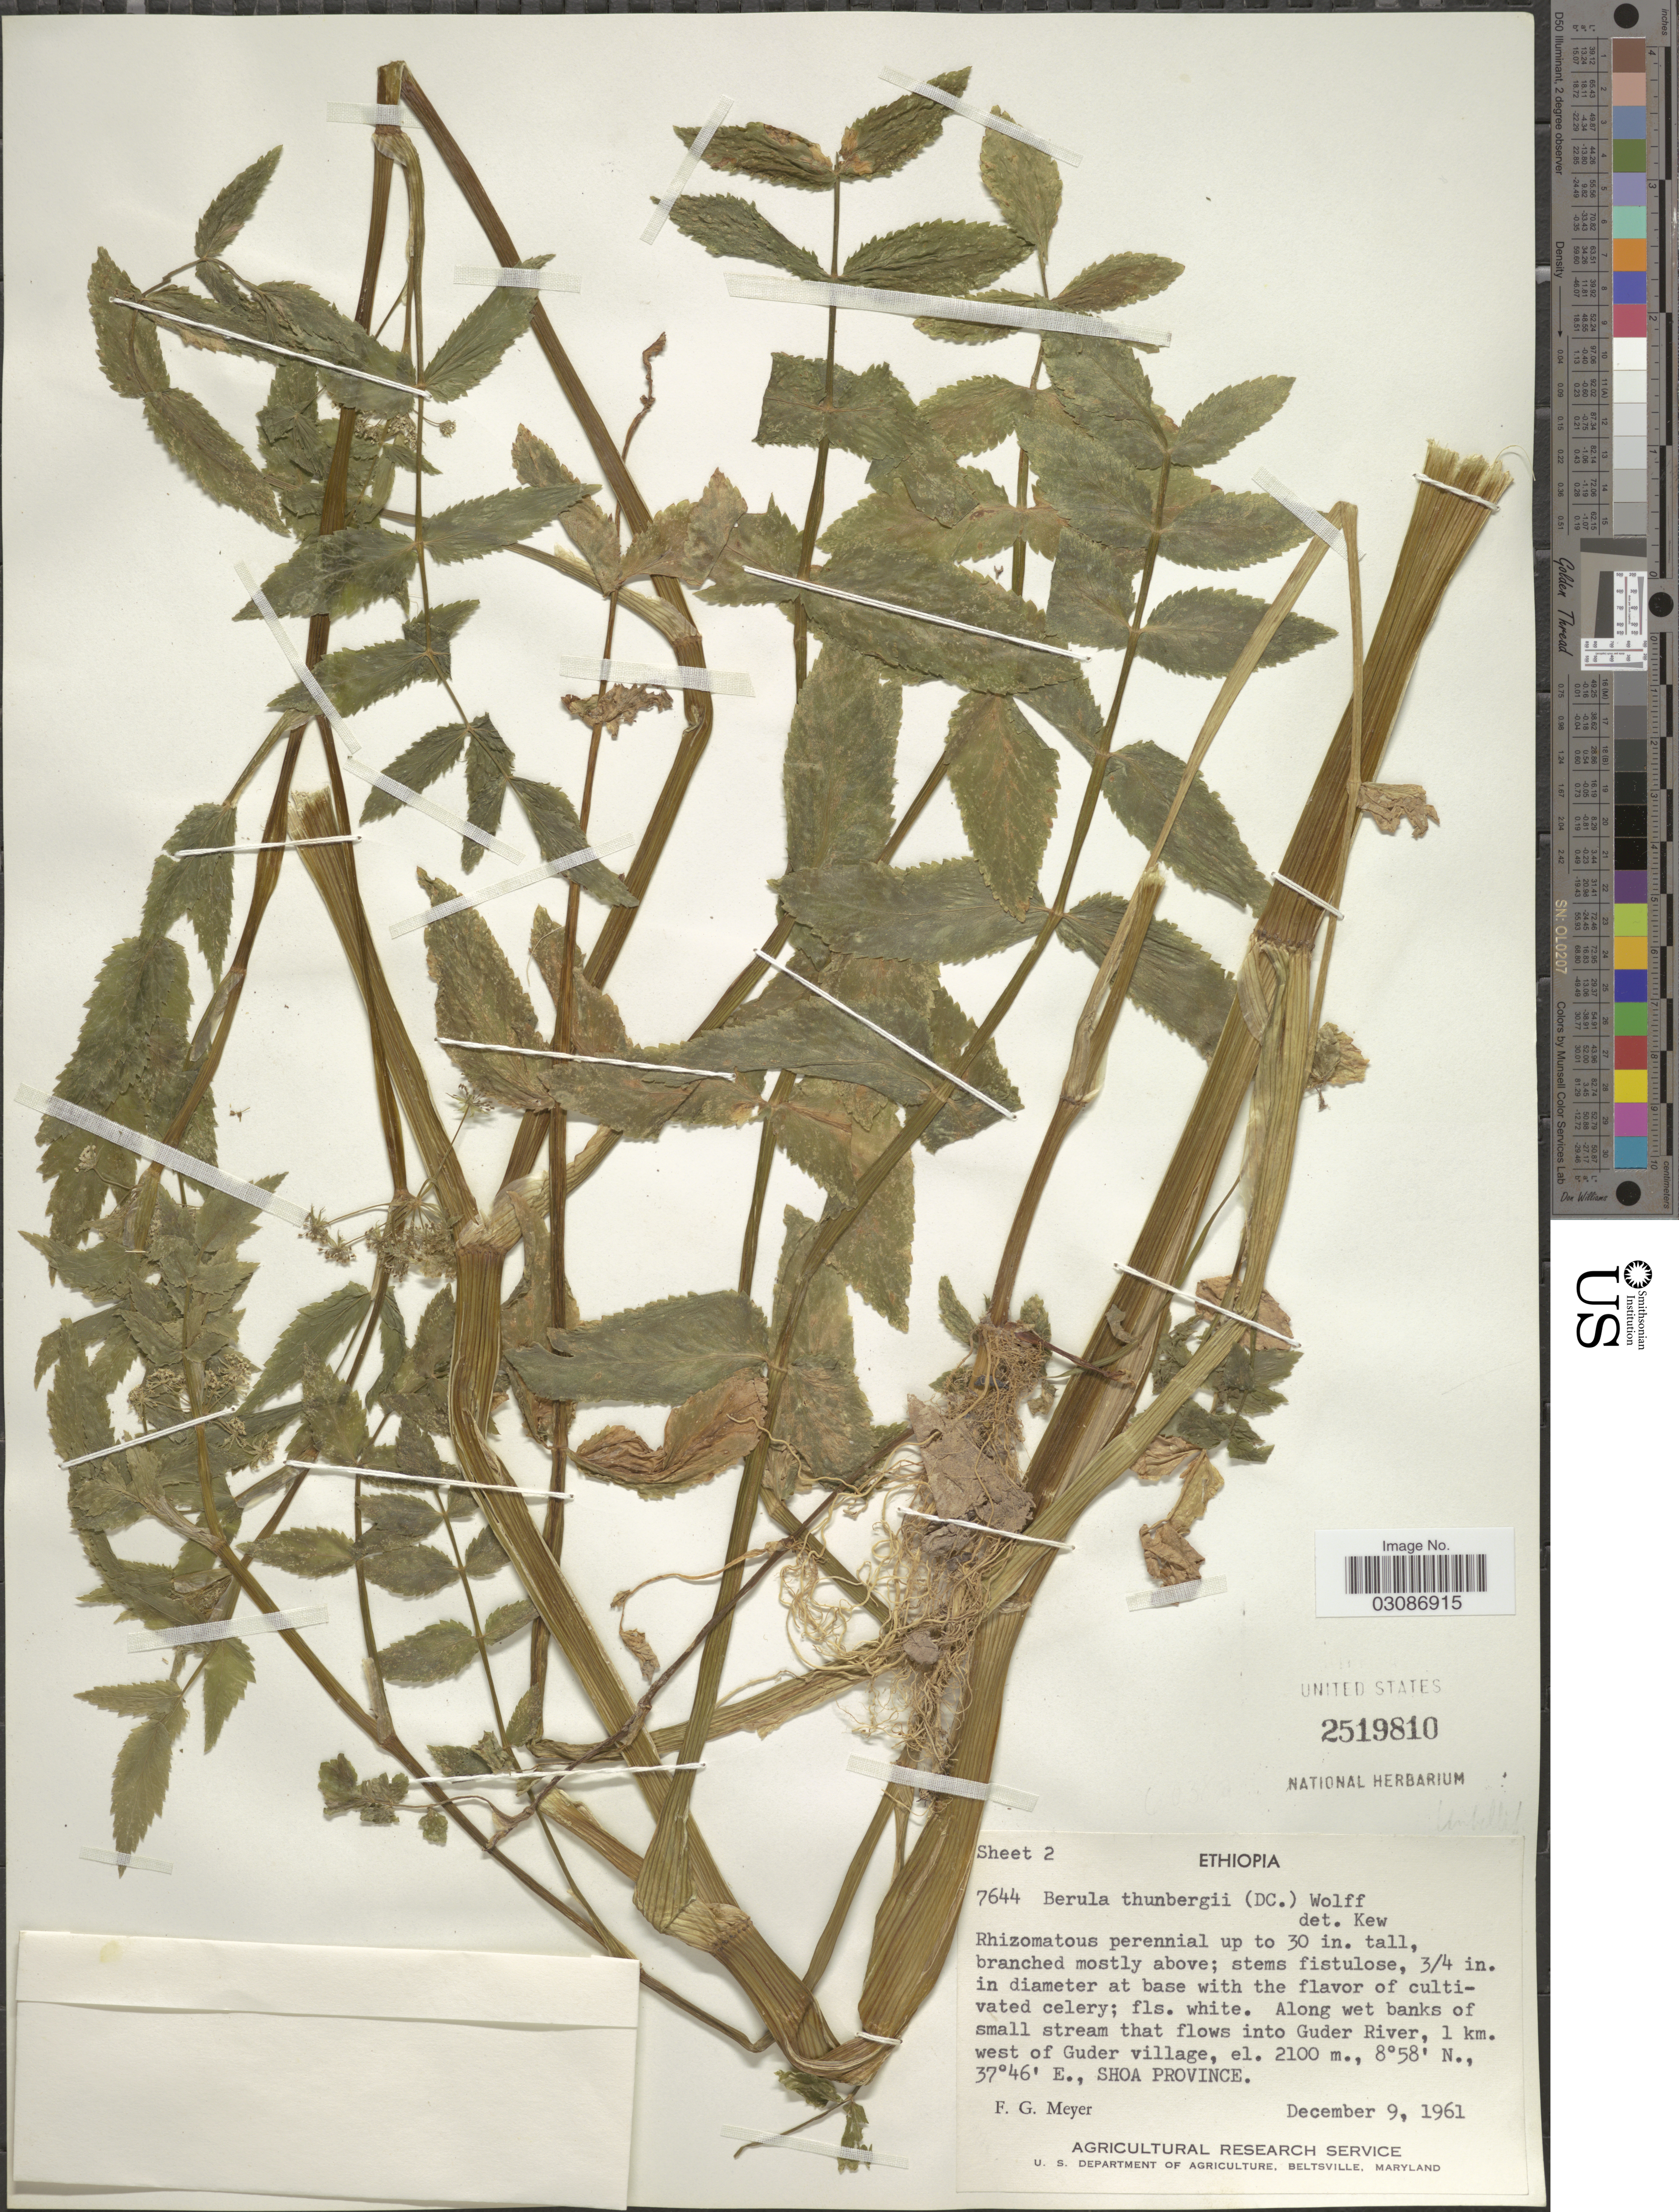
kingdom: Plantae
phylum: Tracheophyta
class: Magnoliopsida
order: Apiales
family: Apiaceae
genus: Berula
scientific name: Berula thunbergii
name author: (DC.) H. Wolff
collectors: F. G. Meyer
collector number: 7644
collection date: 1961-12-09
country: Ethiopia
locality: Stream that flows into Guder River, 1 km. west of Guder village. Shoa Province.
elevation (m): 2100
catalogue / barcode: US 2519810